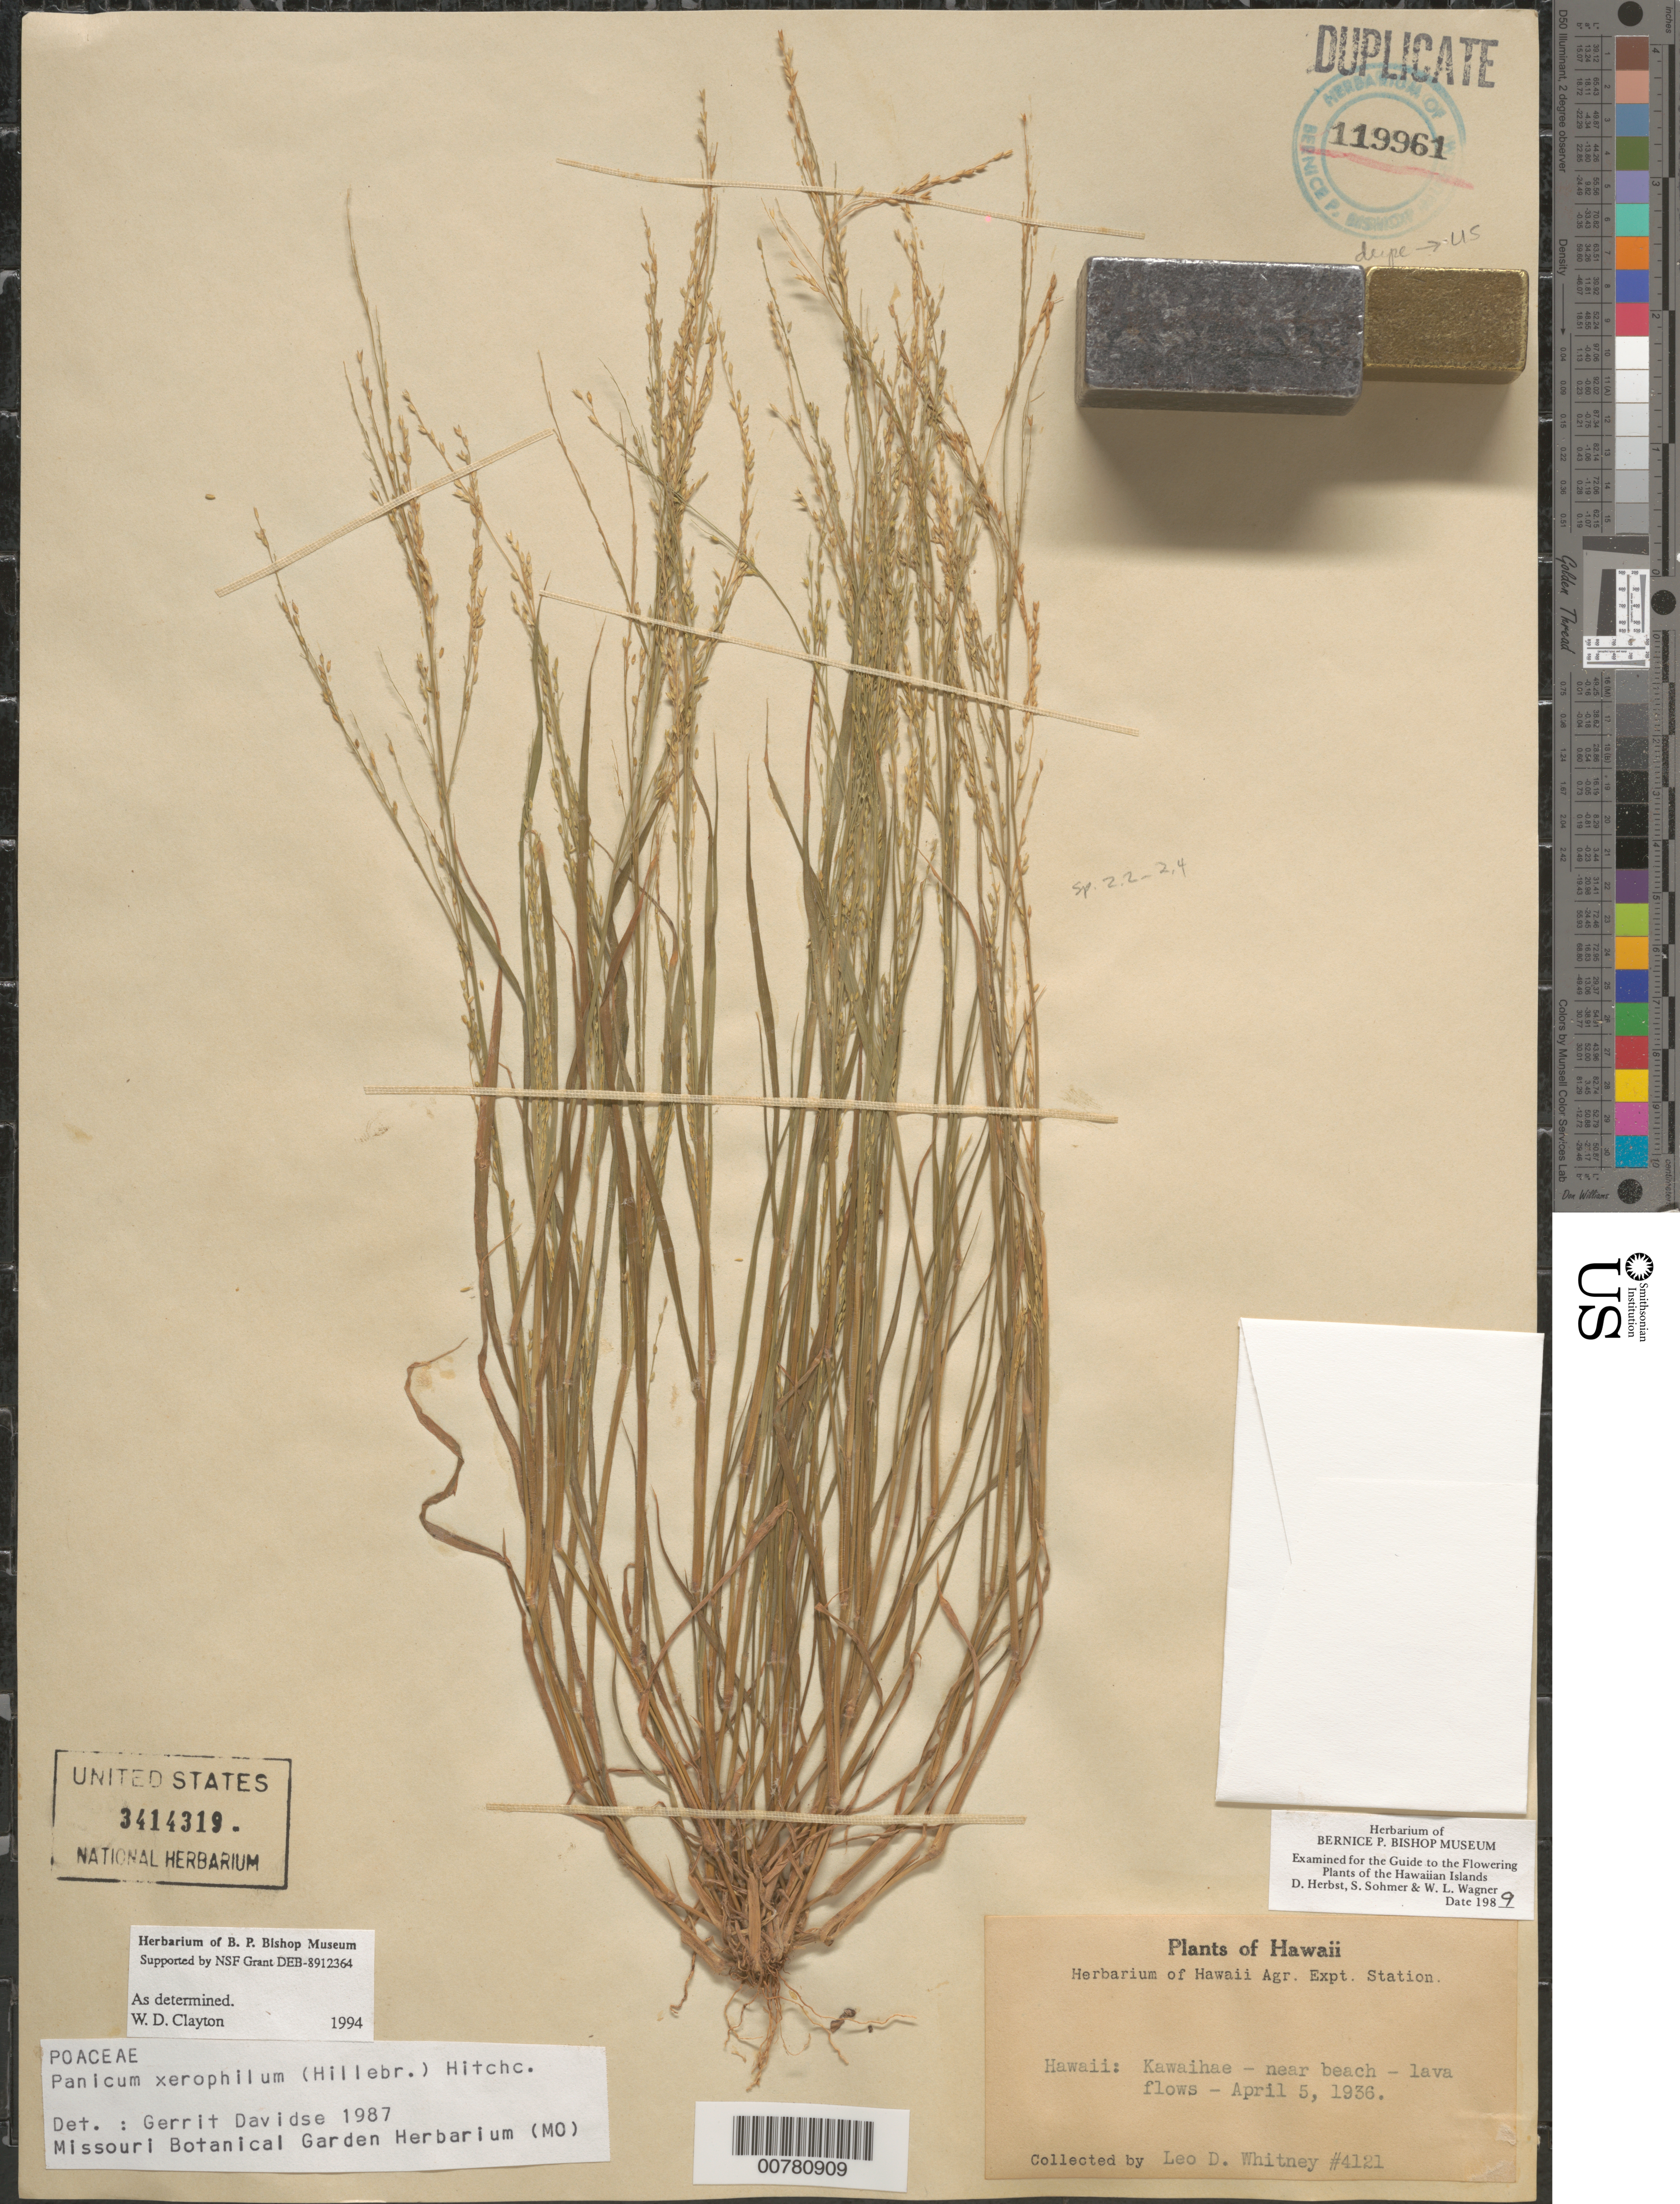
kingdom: Plantae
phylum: Tracheophyta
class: Liliopsida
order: Poales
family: Poaceae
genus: Panicum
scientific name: Panicum xerophilum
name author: (Hillebr.) Hitchc.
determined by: Clayton, W. D.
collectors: L. Whitney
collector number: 4121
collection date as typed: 5 Apr 1936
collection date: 1936-04-05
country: United States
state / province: Hawaii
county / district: Hawaii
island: Hawaii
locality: Kawaihae, near beach, lava flows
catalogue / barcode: US 3414319